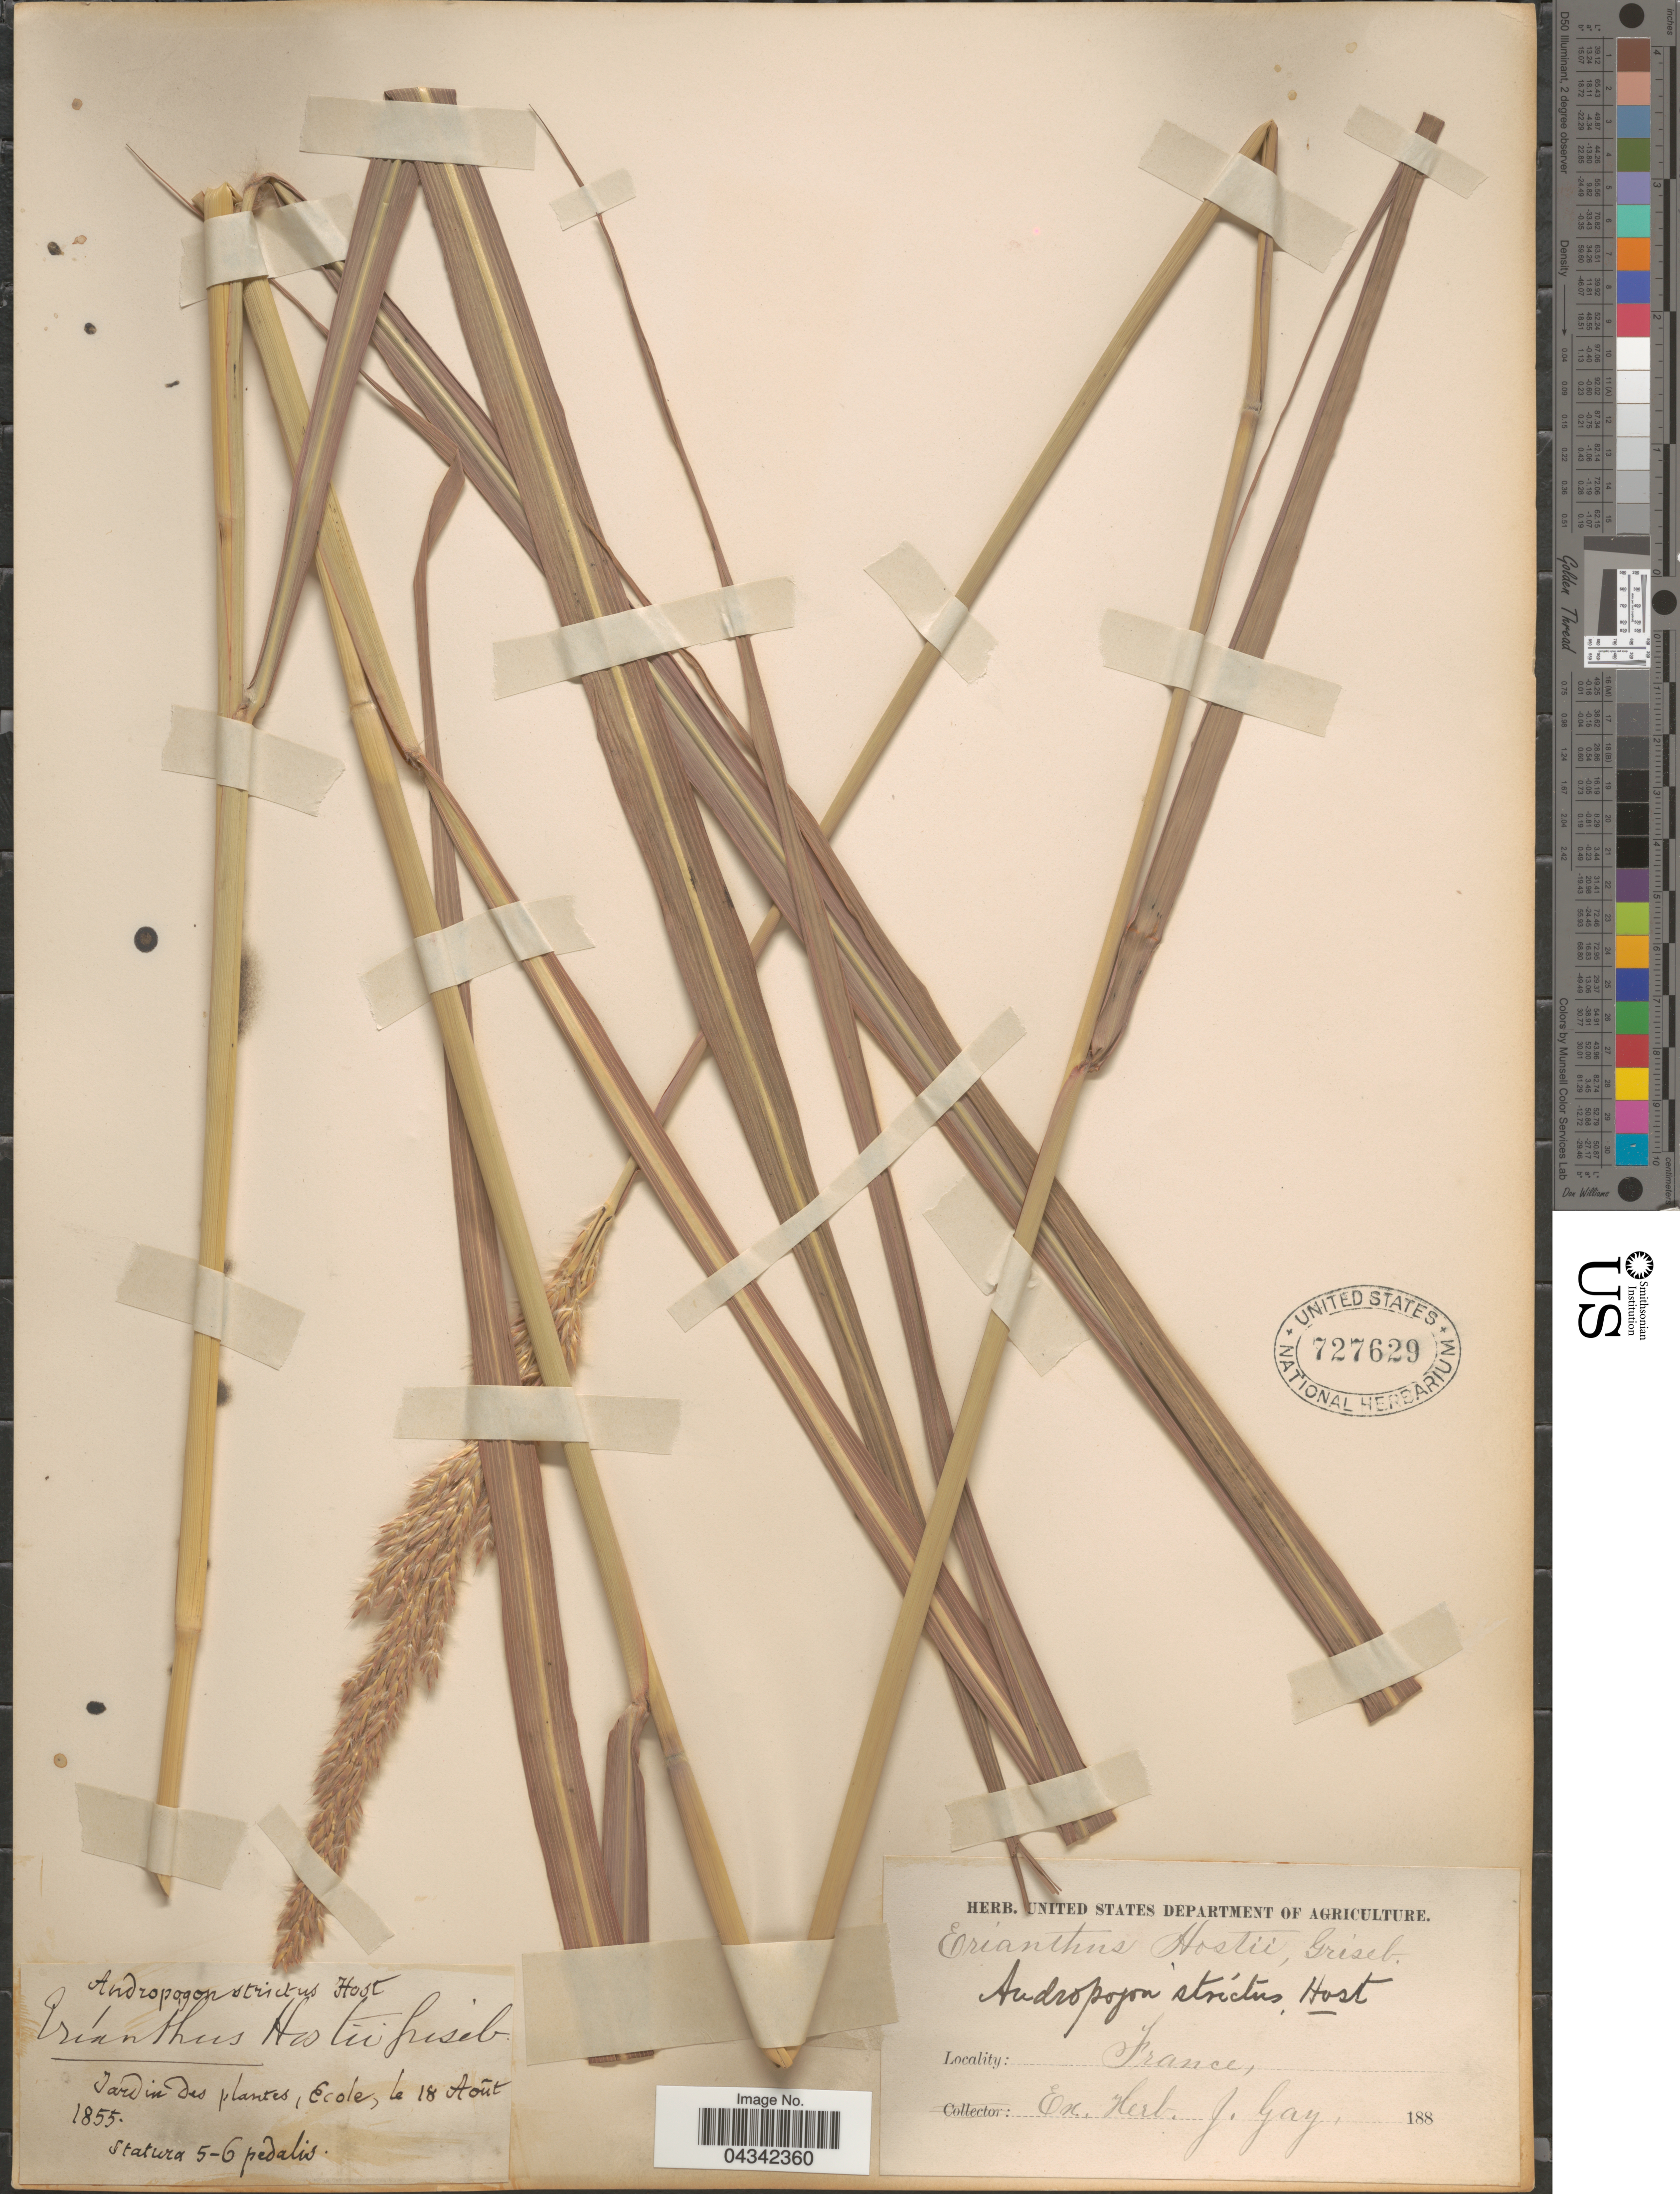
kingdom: Plantae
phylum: Tracheophyta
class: Liliopsida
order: Poales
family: Poaceae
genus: Tripidium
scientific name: Tripidium strictum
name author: (Host) H. Scholz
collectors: ex herb. J. Gay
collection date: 1855-08-18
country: France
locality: Jardin des plantes, Ecole.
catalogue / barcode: US 727629